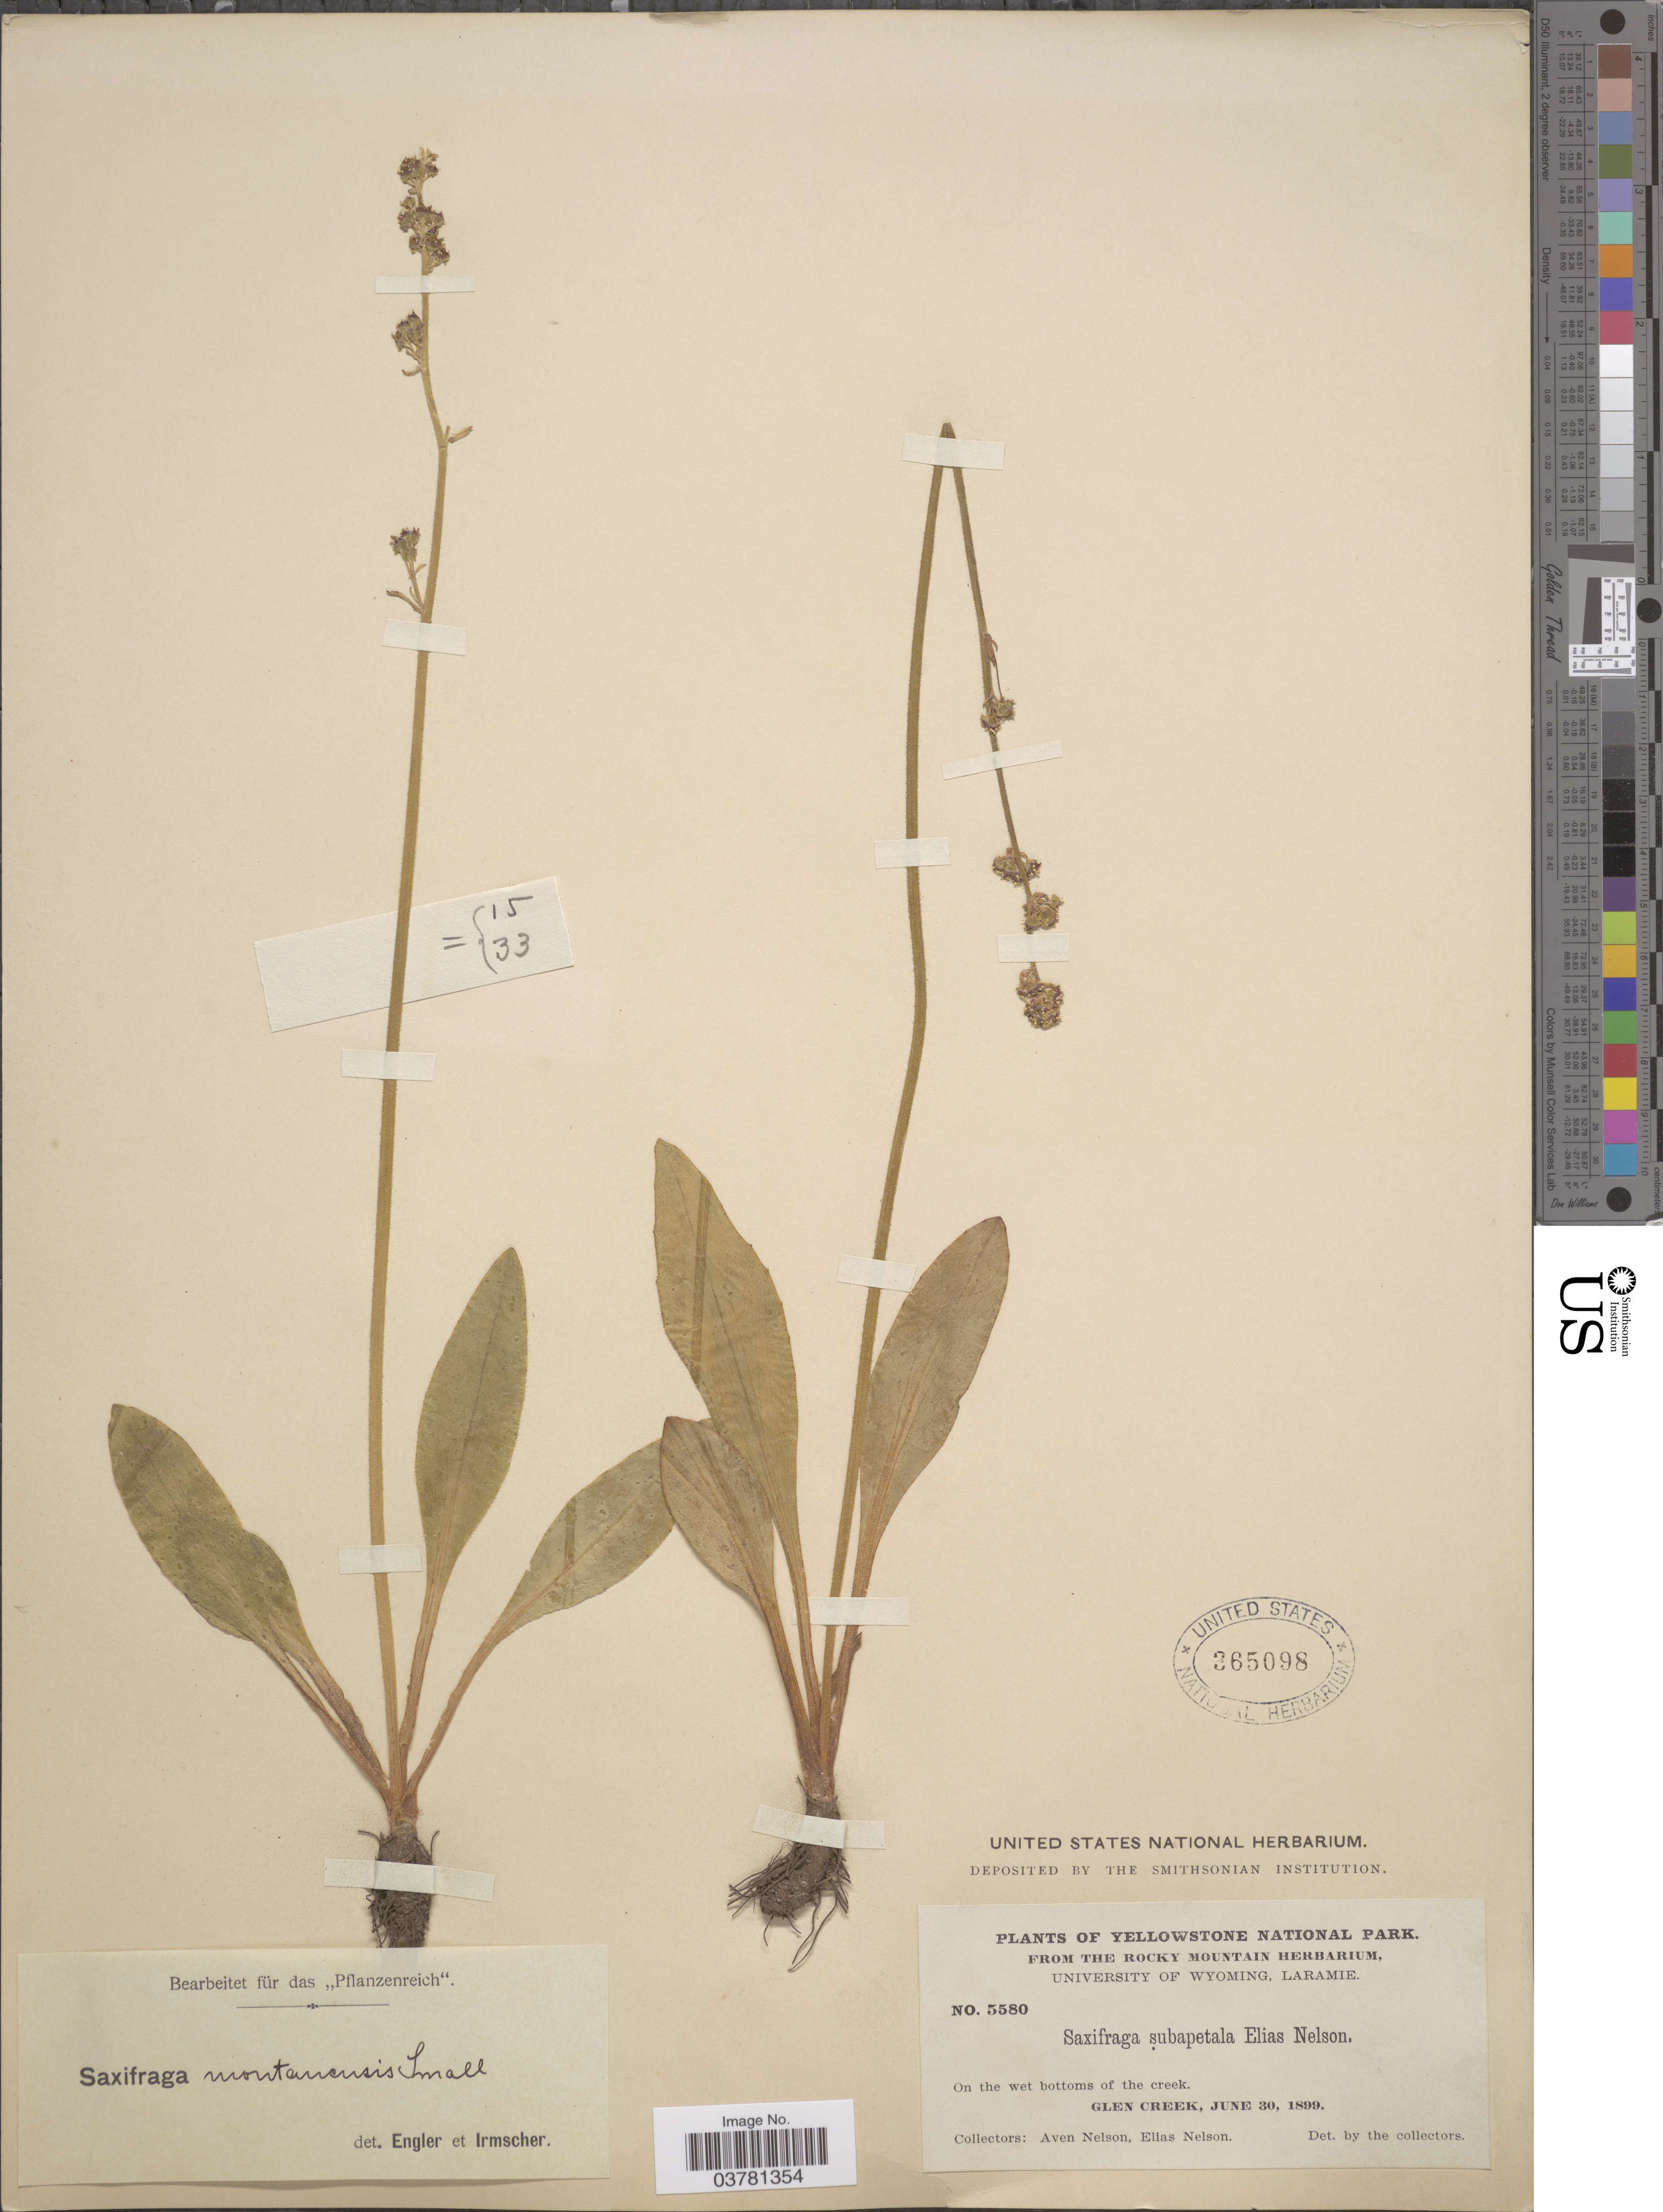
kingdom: Plantae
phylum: Tracheophyta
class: Magnoliopsida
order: Saxifragales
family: Saxifragaceae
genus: Micranthes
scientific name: Micranthes subapetala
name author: (E. Nelson) Small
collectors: A. Nelson & E. Nelson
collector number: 5580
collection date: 1899-06-30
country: United States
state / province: Wyoming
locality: Yellowstone National Park. On the wet bottoms of the creek. Glen Creek.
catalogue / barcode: US 365098